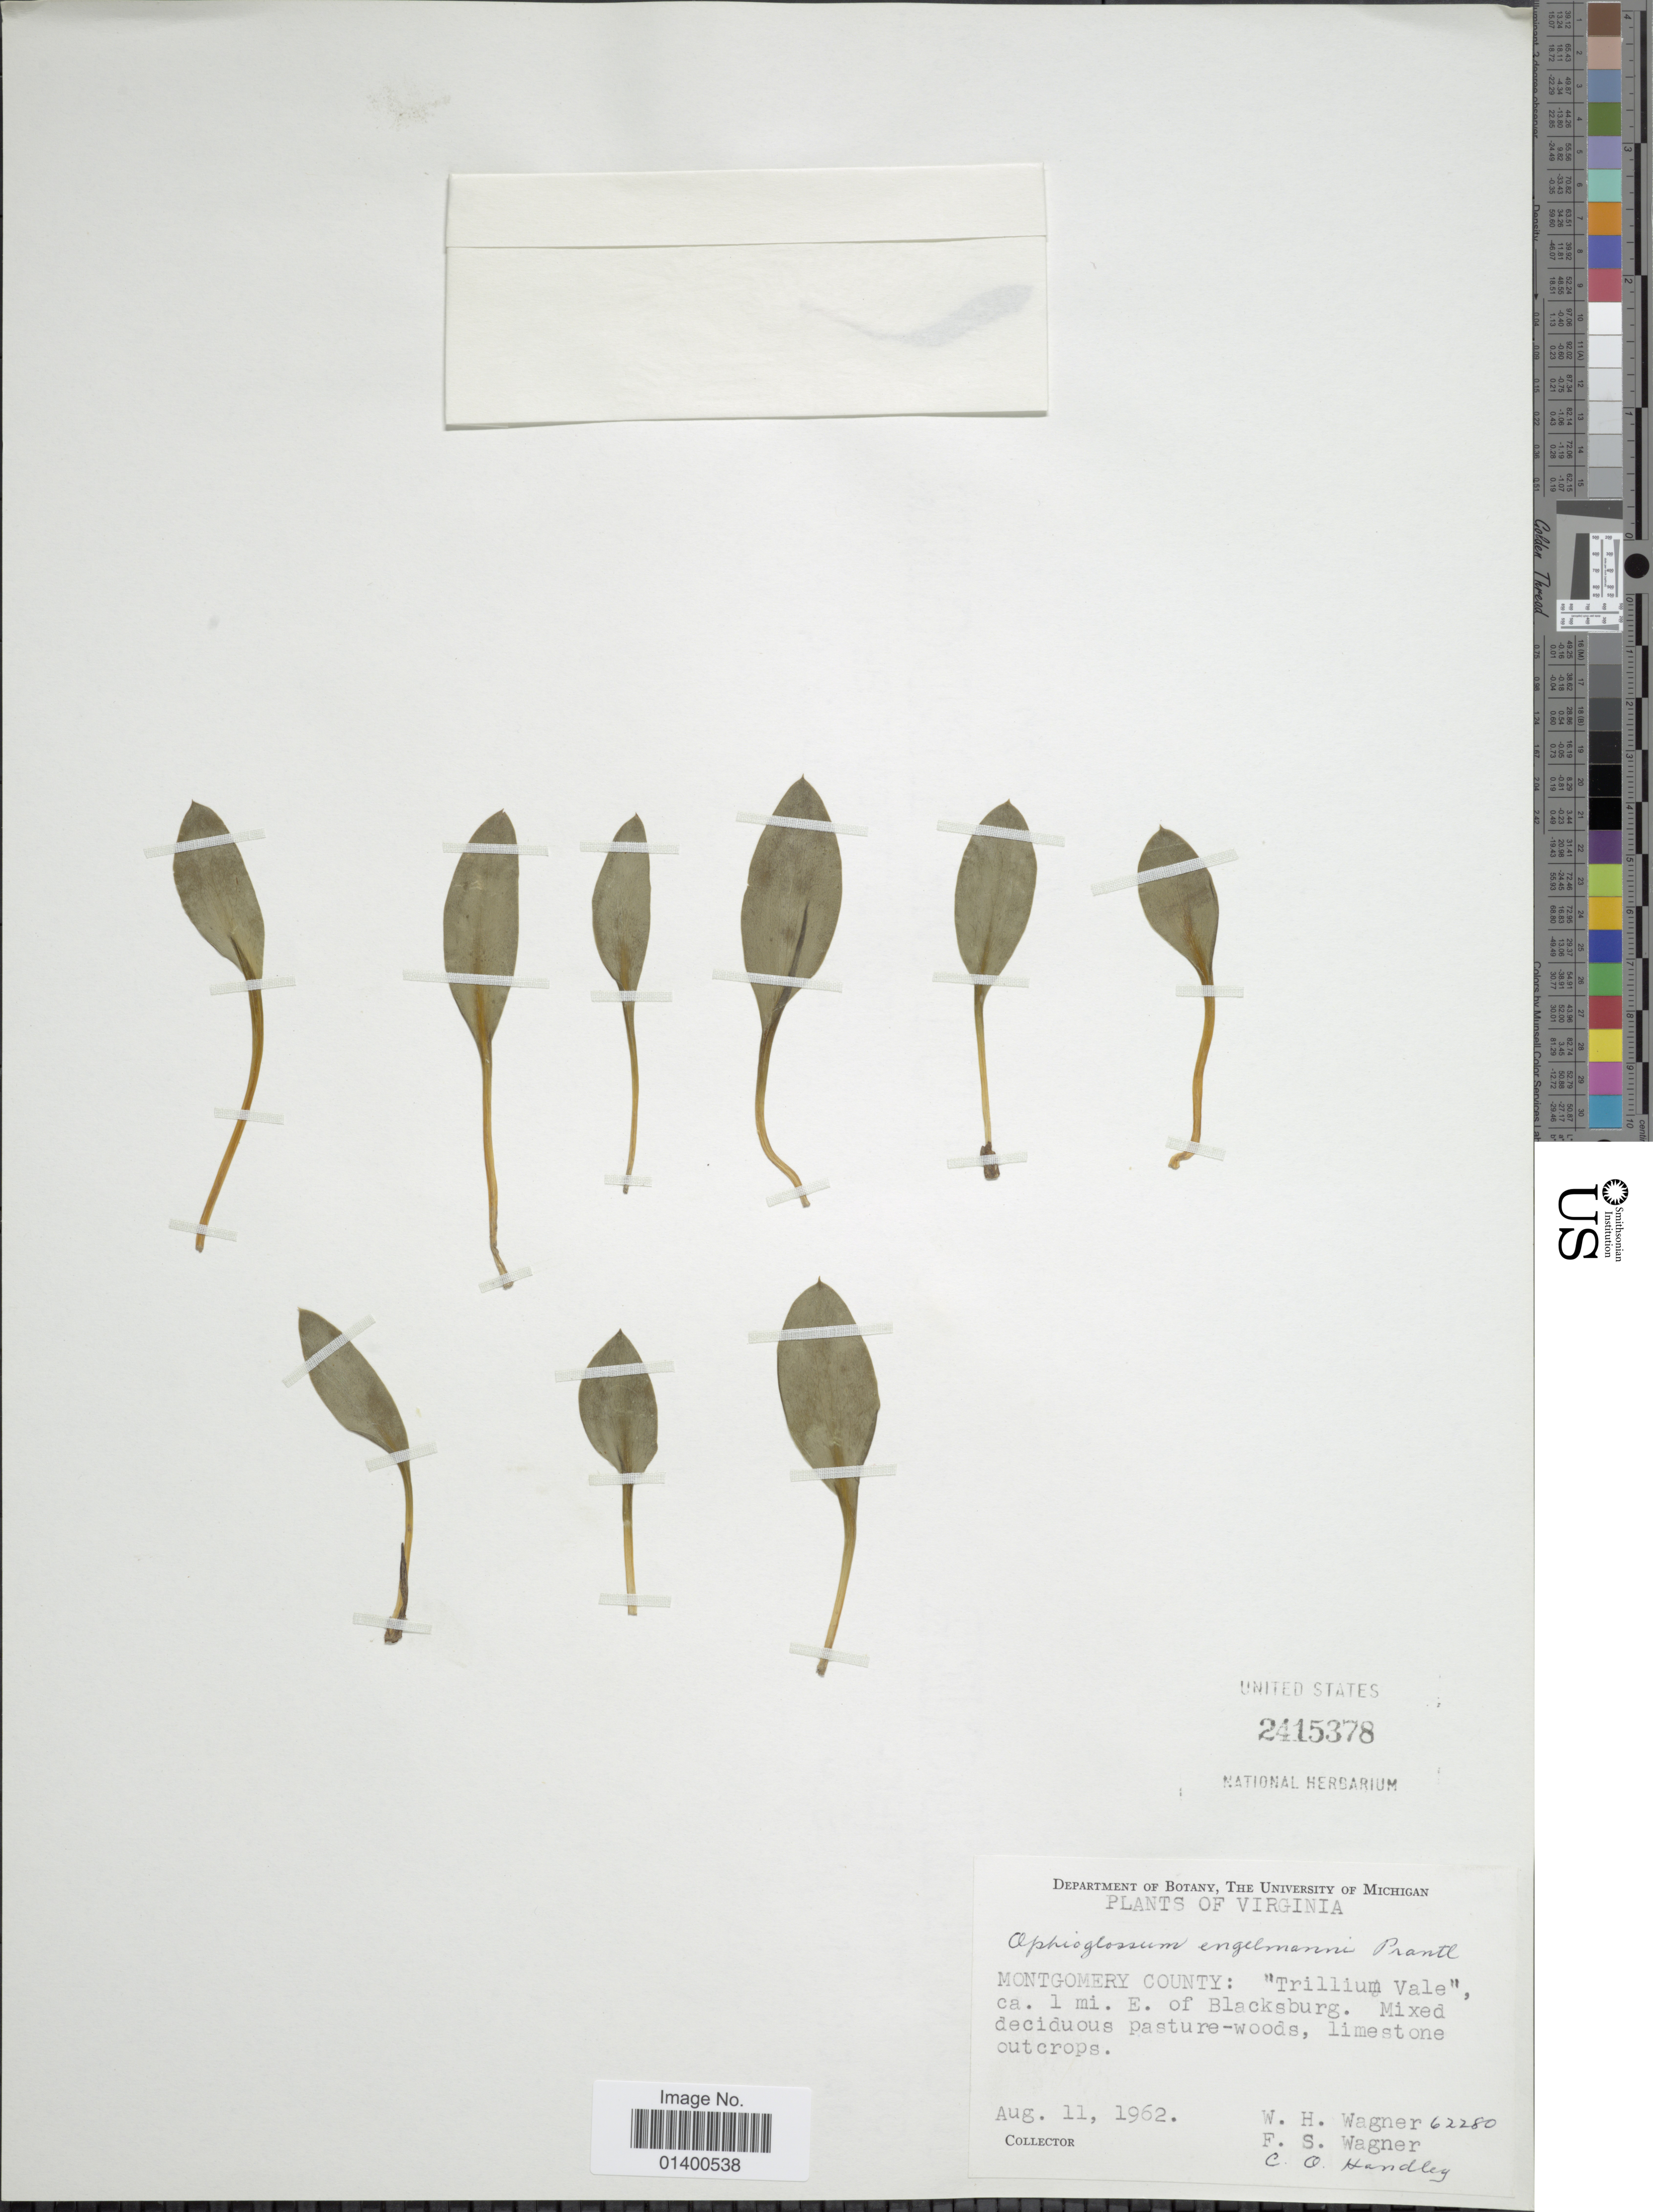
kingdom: Plantae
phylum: Tracheophyta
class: Polypodiopsida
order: Ophioglossales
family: Ophioglossaceae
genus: Ophioglossum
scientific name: Ophioglossum engelmannii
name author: Prantl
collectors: W. H. Wagner, F. S. Wagner & C. O. Handley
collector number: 62280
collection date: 1962-08-11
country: United States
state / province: Virginia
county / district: Montgomery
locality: Montgomery County: "Trillium Vale", ca. 1 mi. E. of Blacksburg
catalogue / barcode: US 2415378